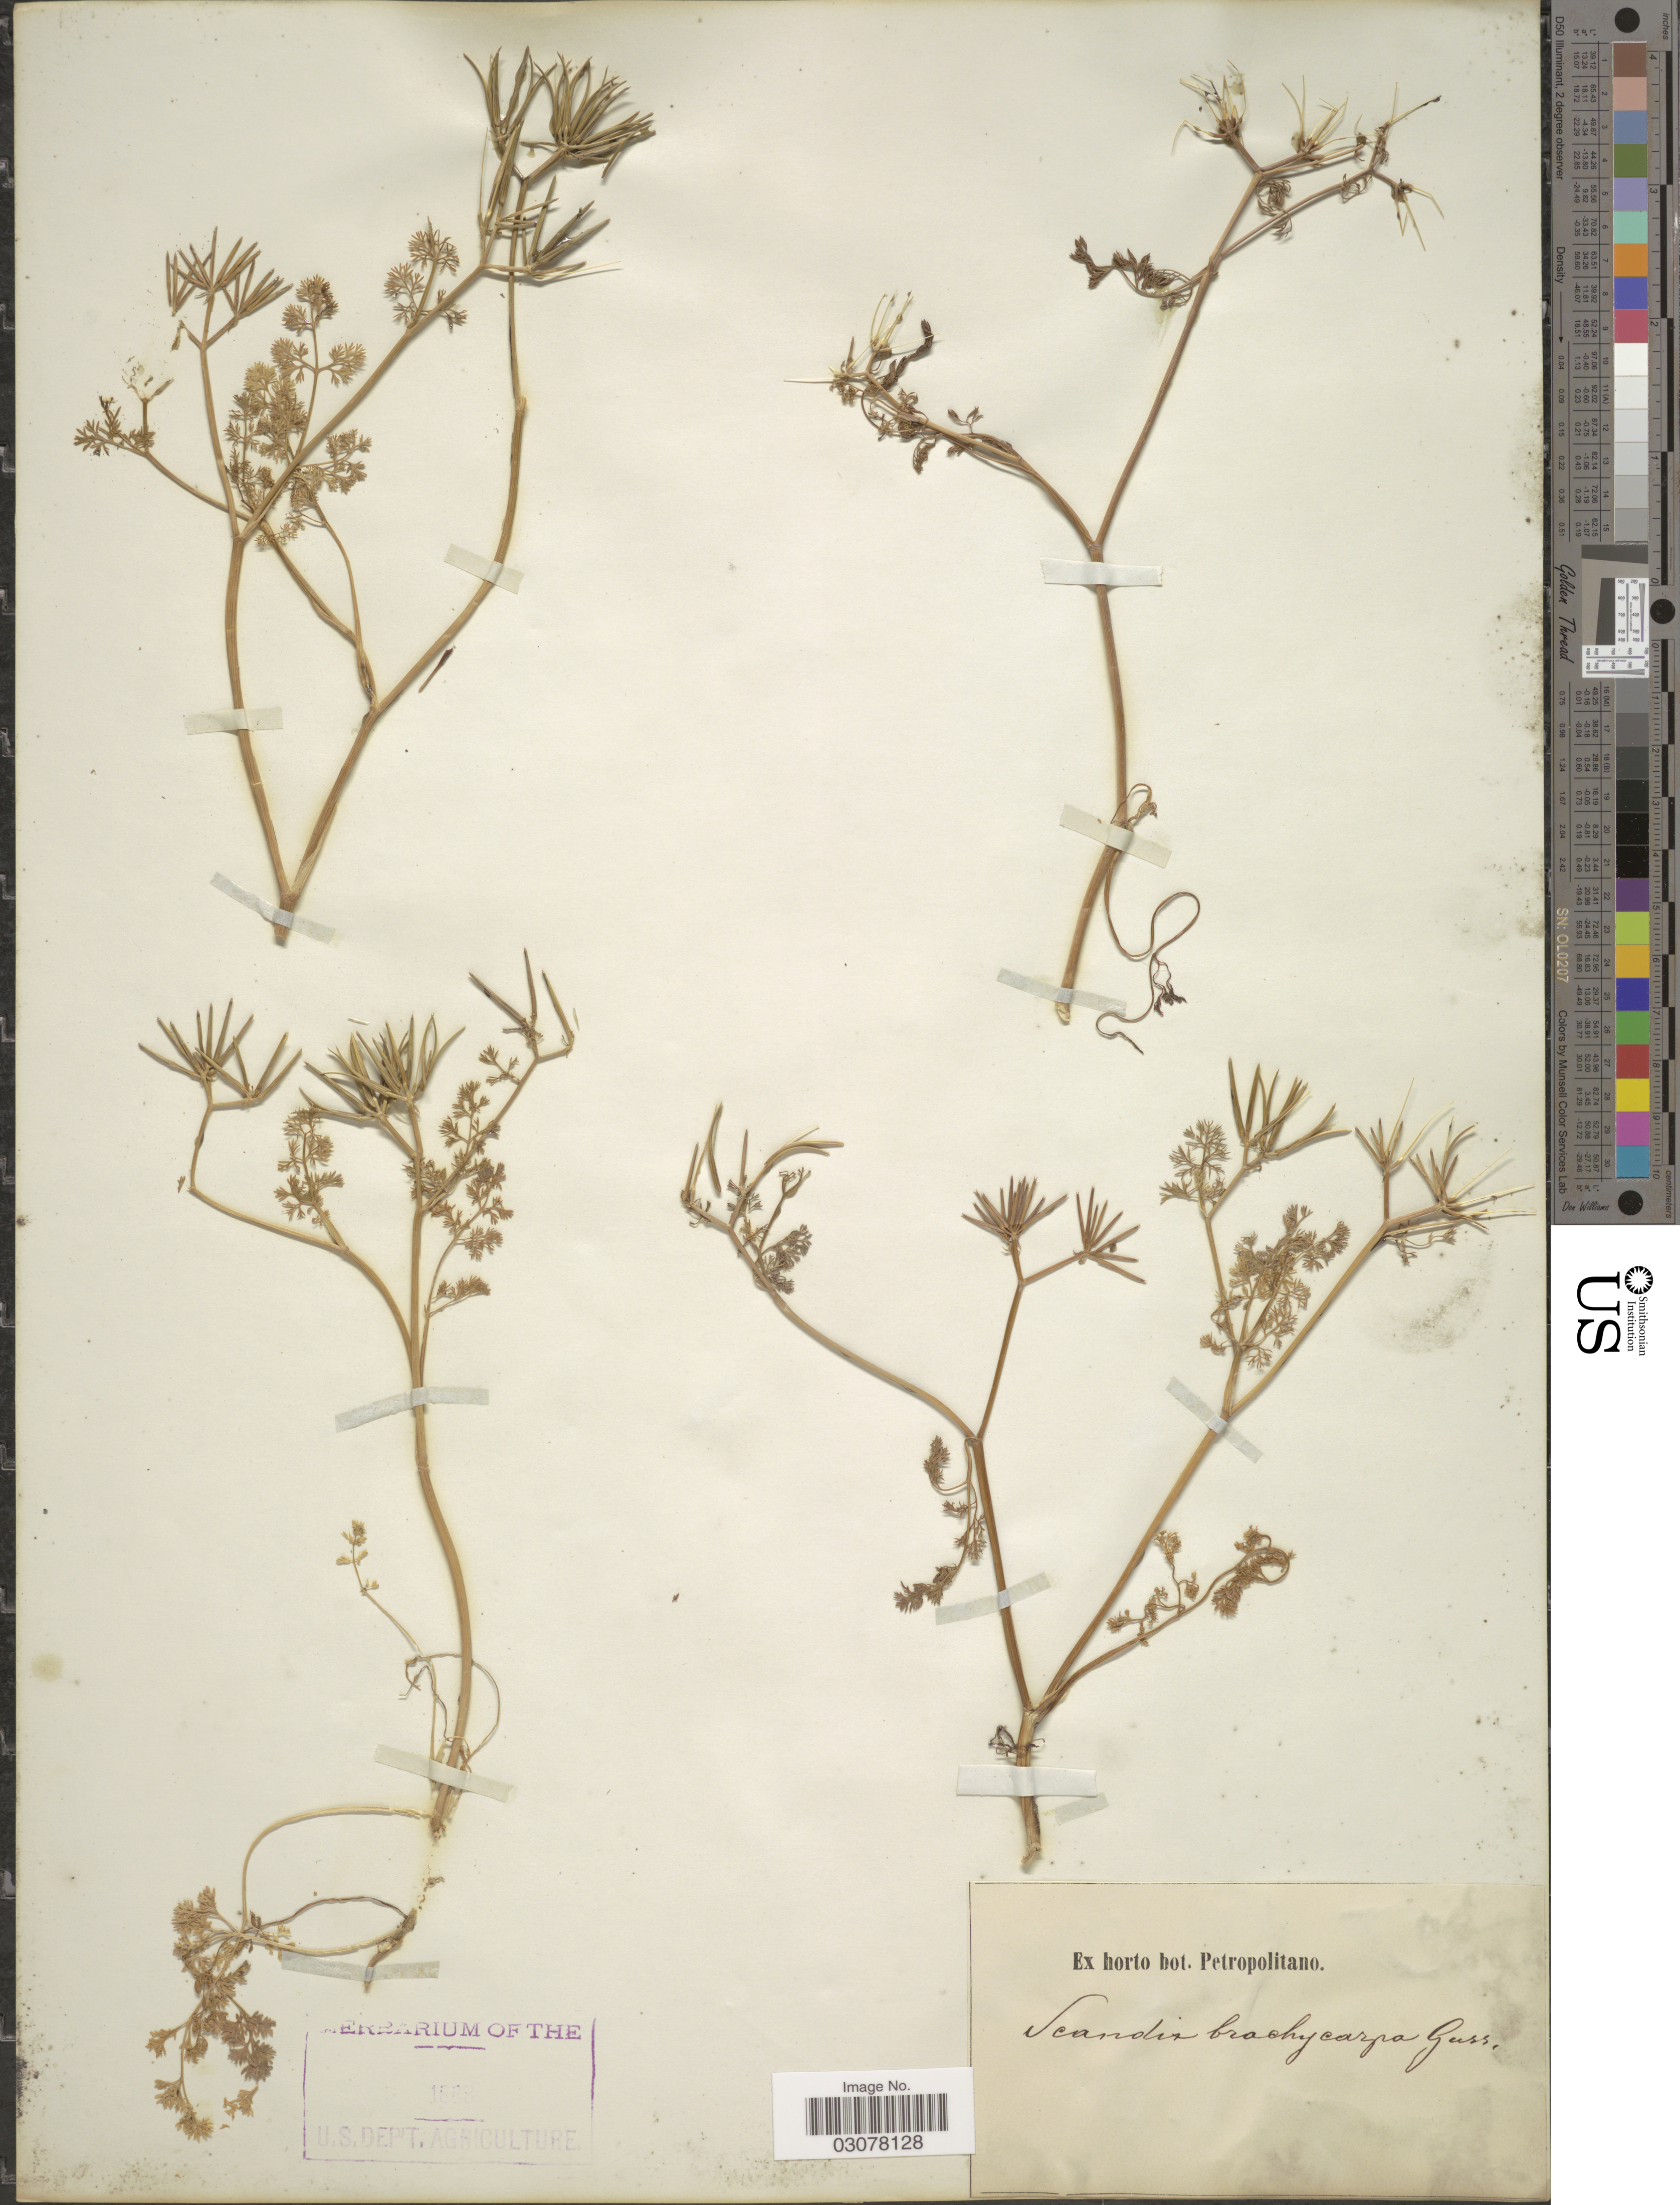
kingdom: Plantae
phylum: Tracheophyta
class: Magnoliopsida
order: Apiales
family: Apiaceae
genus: Scandix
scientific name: Scandix brachycarpa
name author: Gussone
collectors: ex Horto Bot. Petropolitano